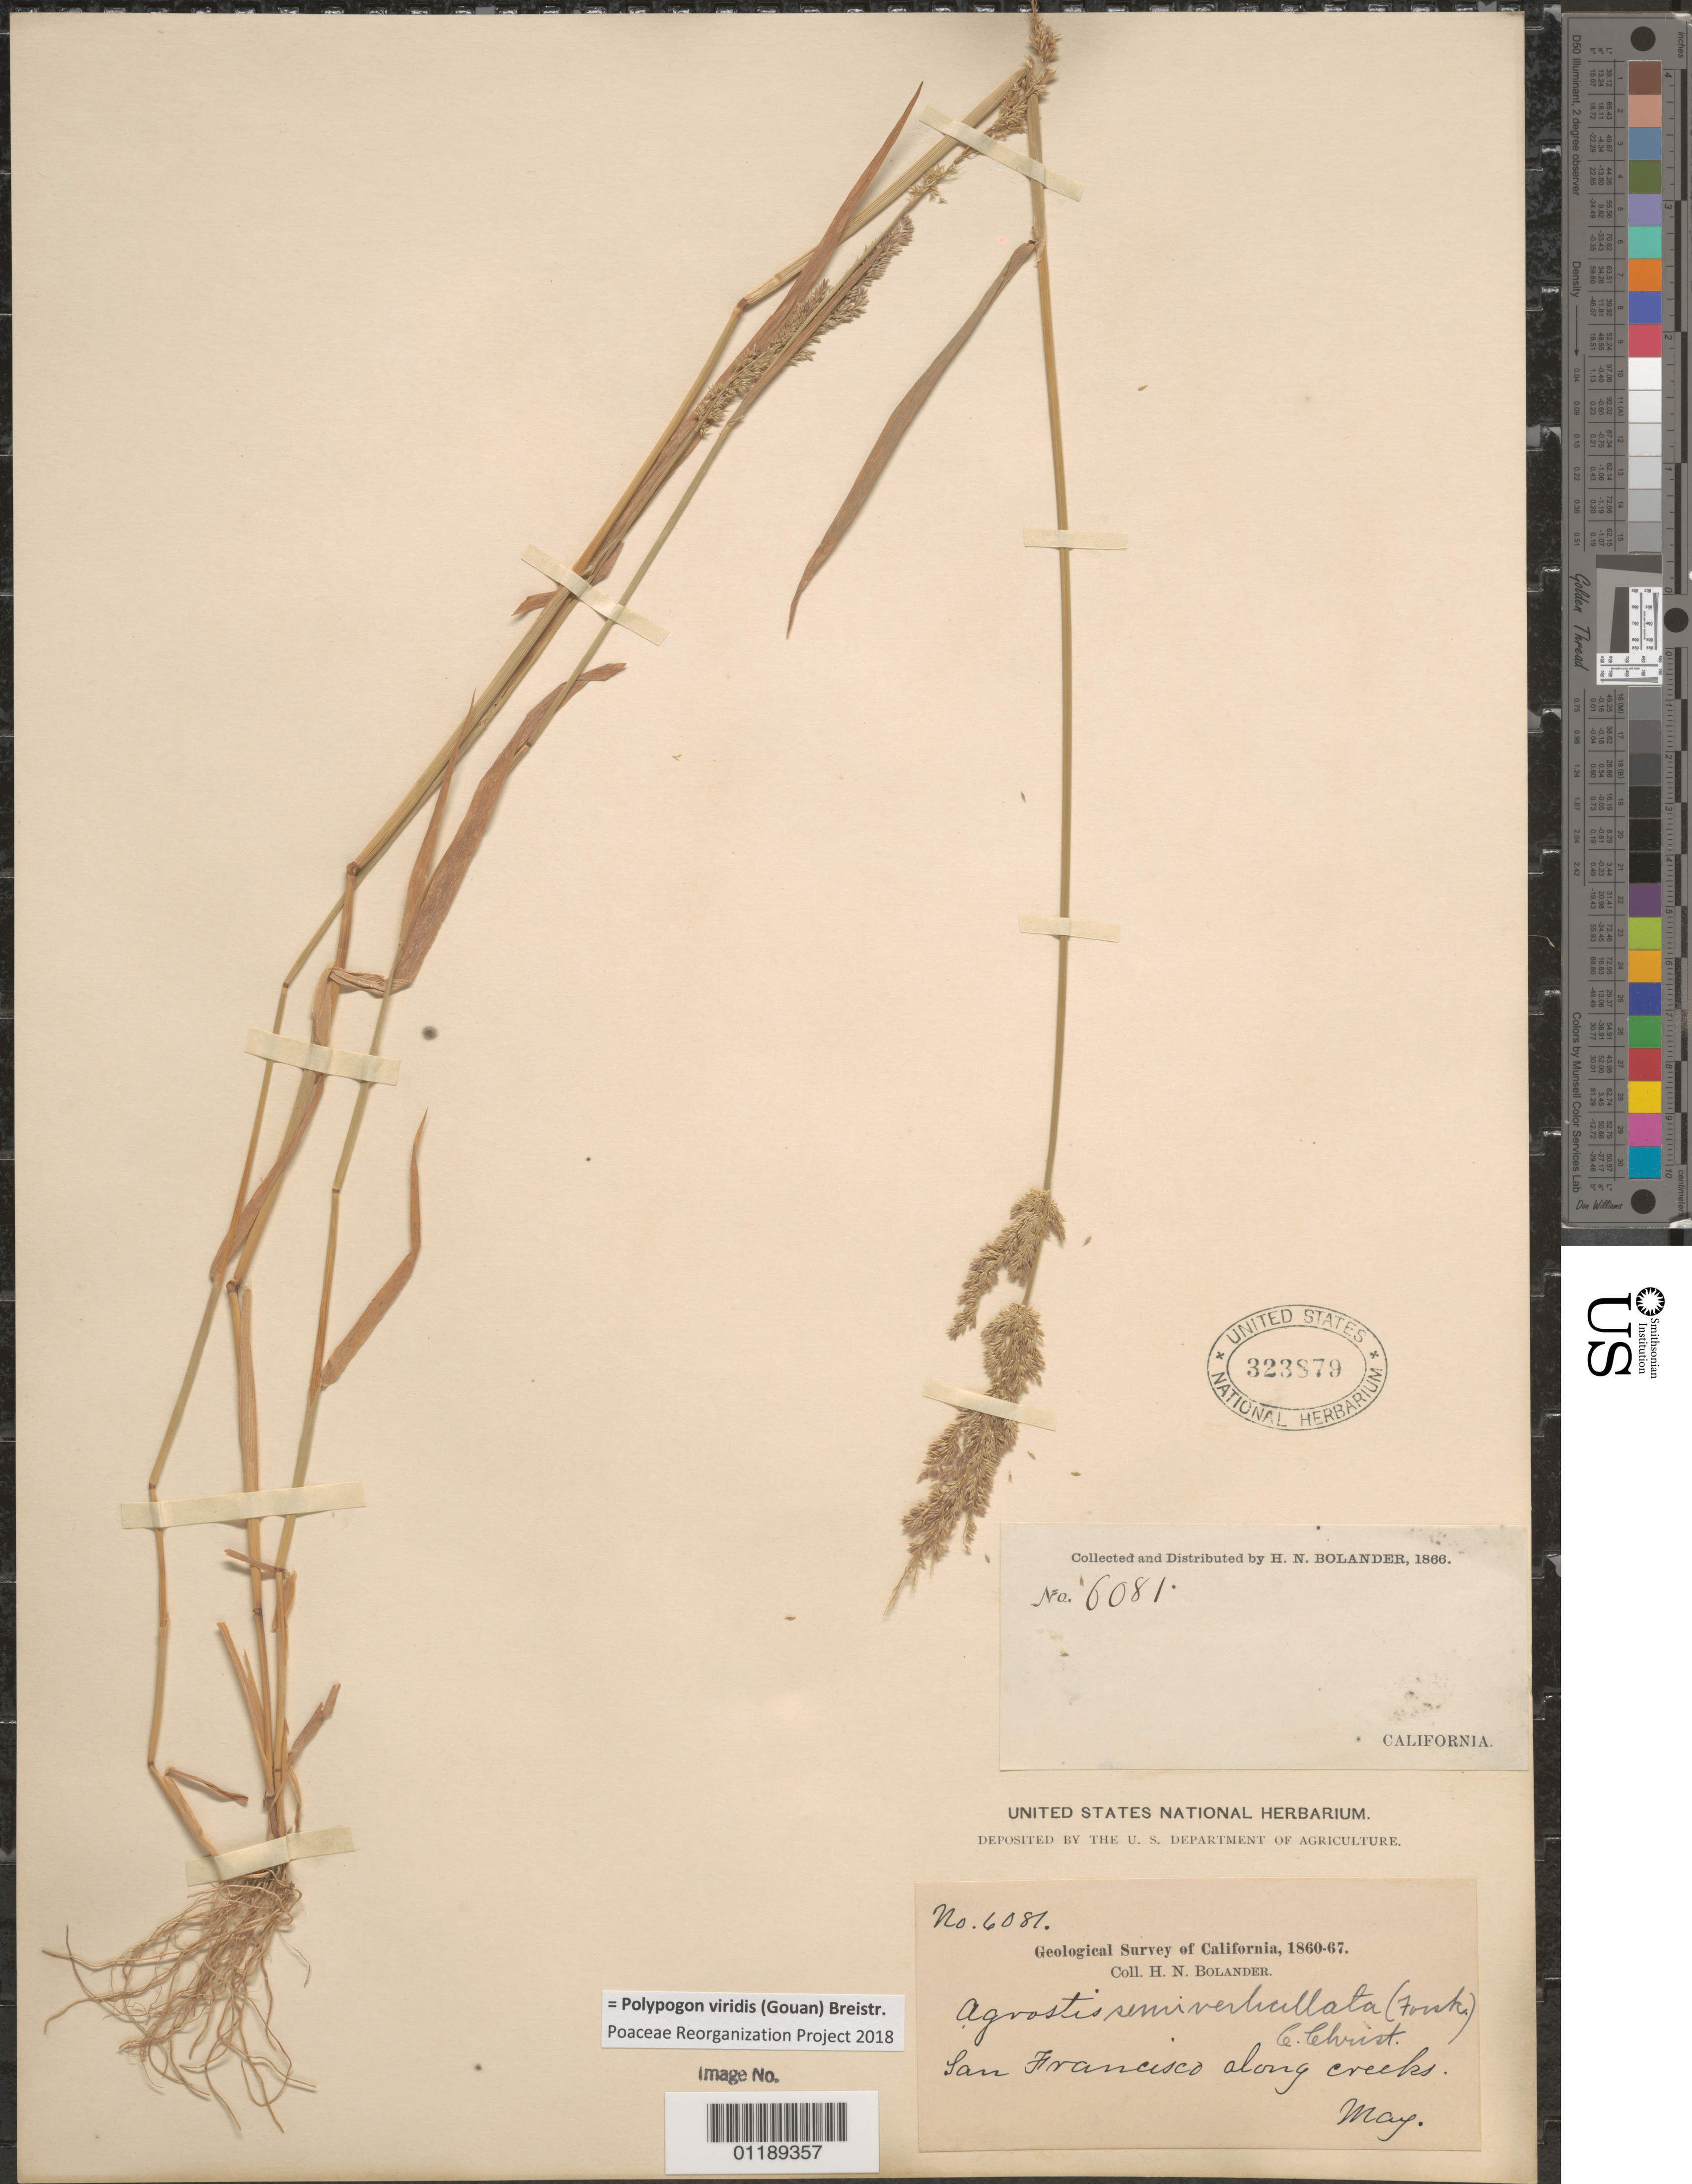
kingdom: Plantae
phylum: Tracheophyta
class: Liliopsida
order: Poales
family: Poaceae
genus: Polypogon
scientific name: Polypogon viridis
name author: (Gouan) Breistroffer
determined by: Poaceae Reorganization Project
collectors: H. Bolander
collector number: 6081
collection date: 1860-05/1867-05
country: United States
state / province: California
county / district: San Francisco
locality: San Francisco along creeks.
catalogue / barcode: US 323879